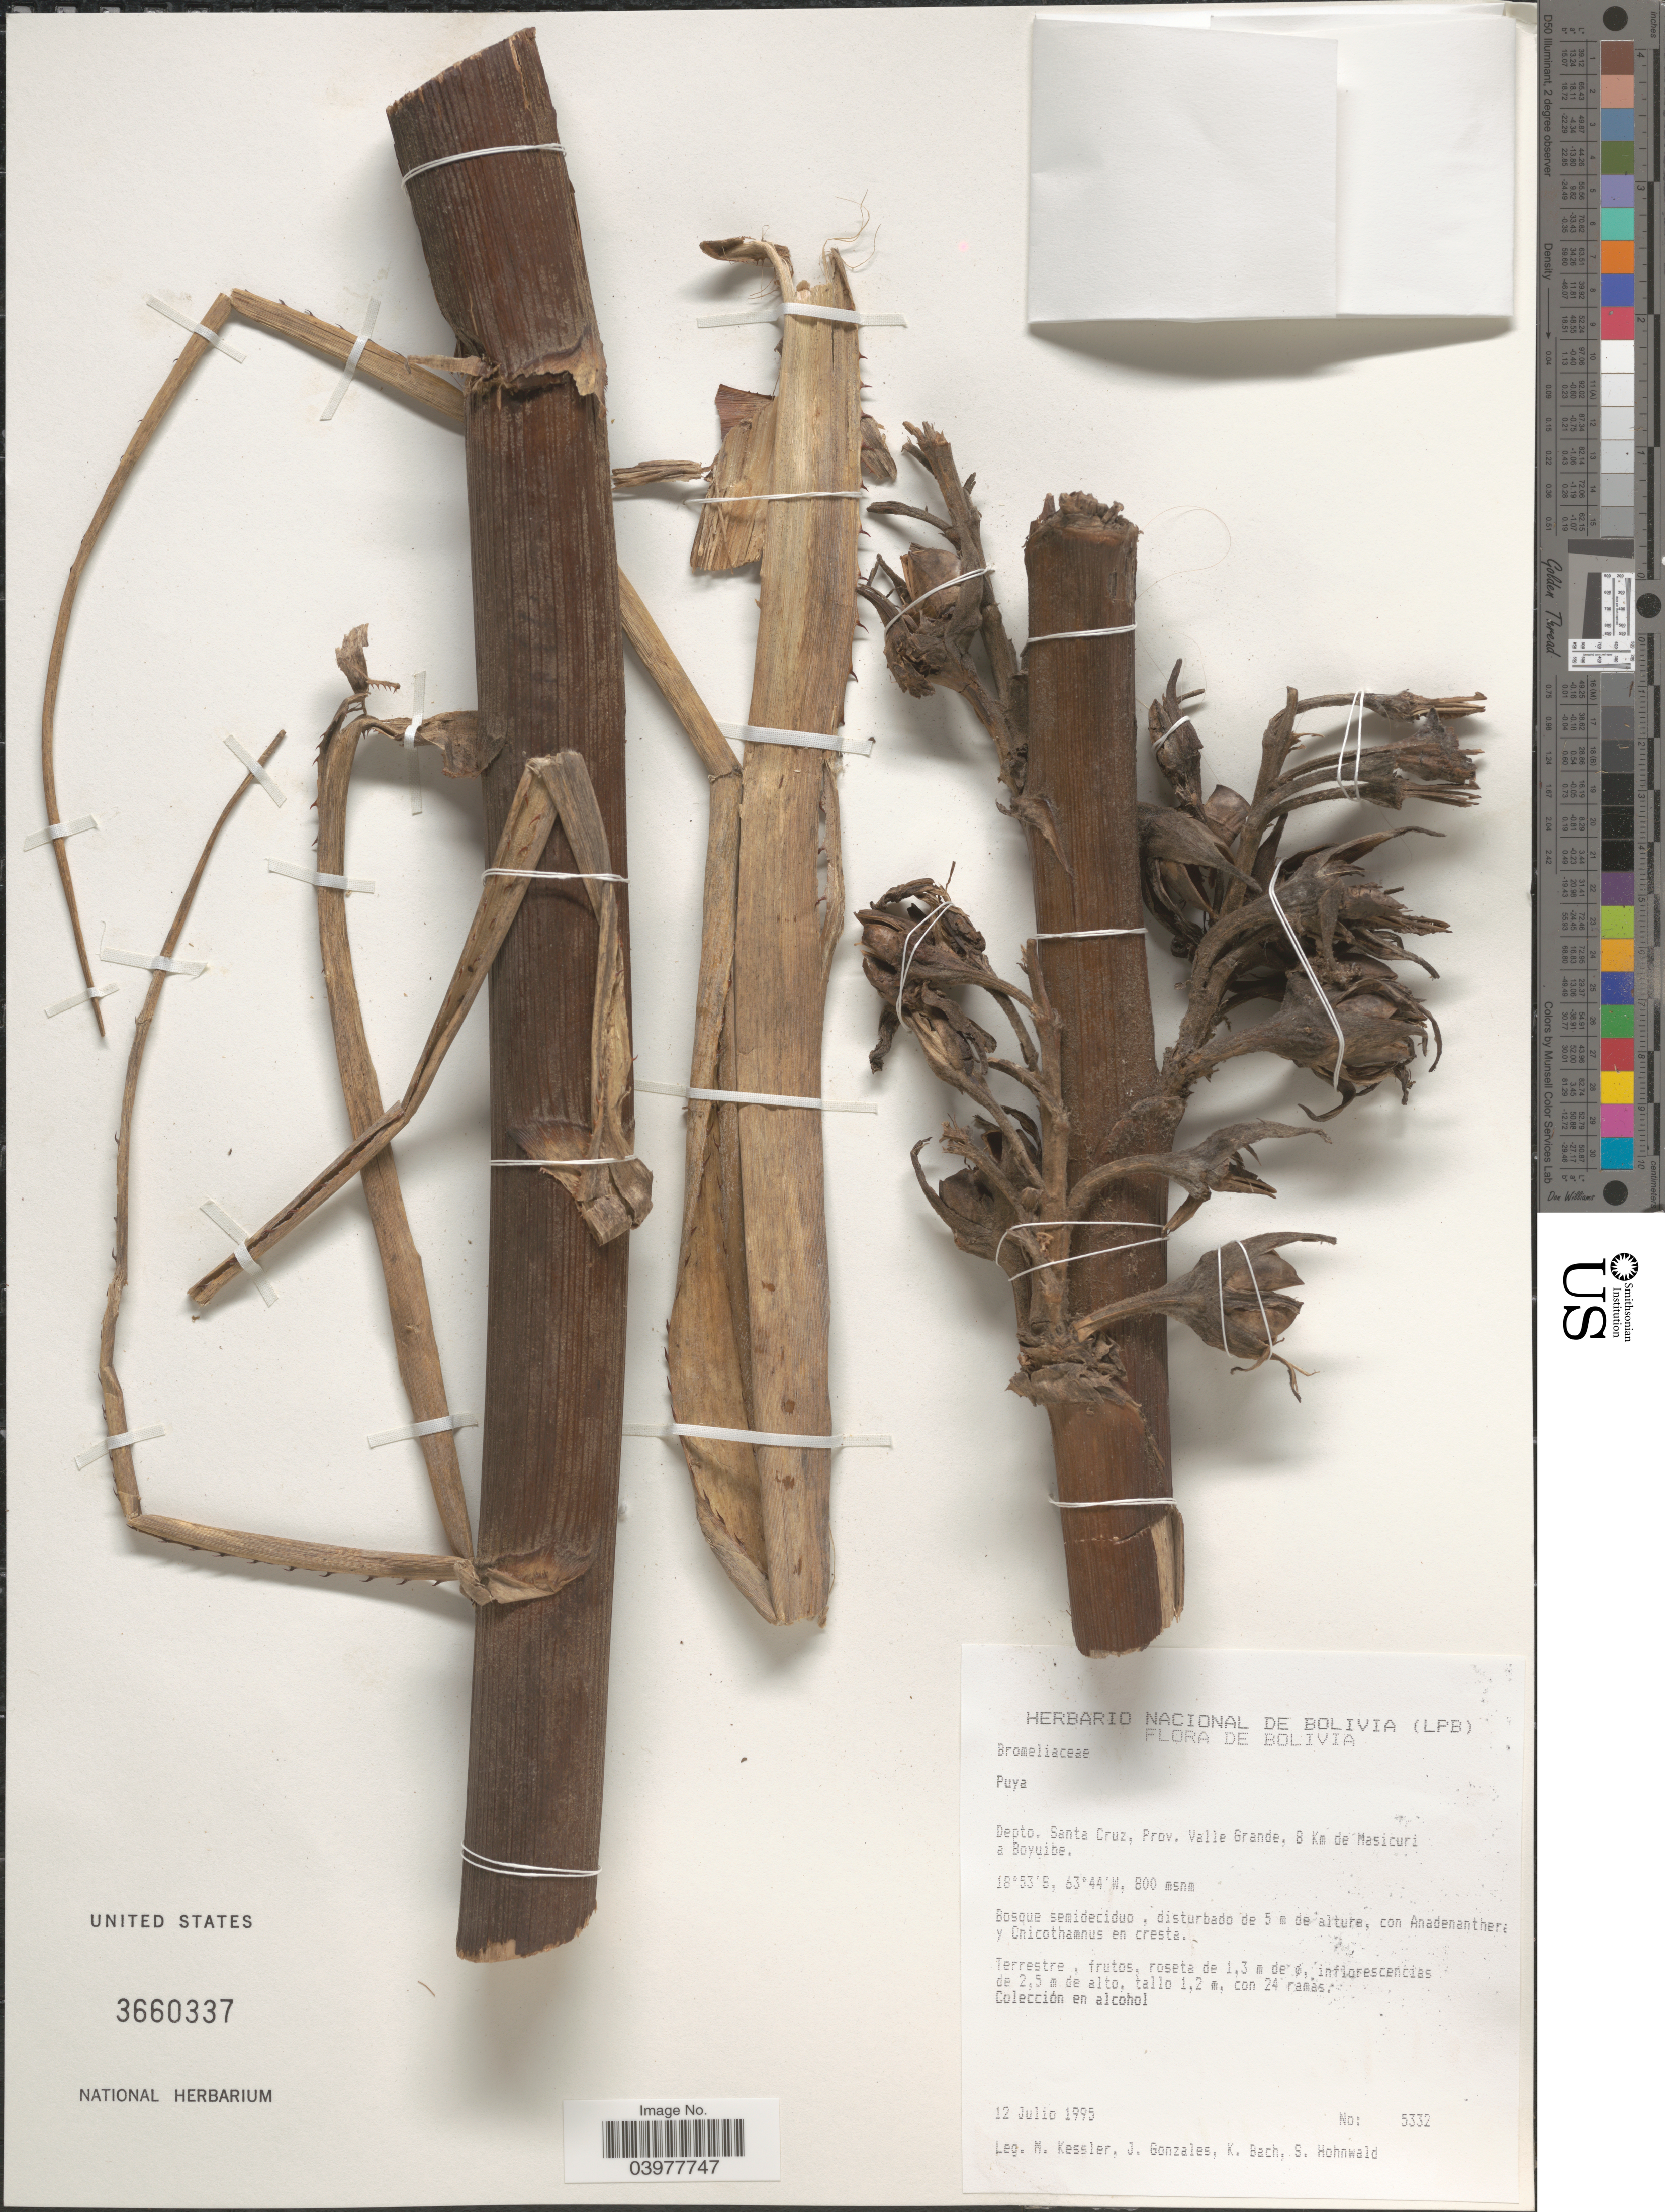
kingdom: Plantae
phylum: Tracheophyta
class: Liliopsida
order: Poales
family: Bromeliaceae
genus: Puya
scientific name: Puya sp.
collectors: M. Kessler, J. Gonzales, K. Bach & S. Hohnwald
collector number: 5332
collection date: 1995-07-12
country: Bolivia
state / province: Santa Cruz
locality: Depto. Santa Cruz, Prov. Valle Grande, 8 Km de Masicuri a Boyuibe.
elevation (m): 800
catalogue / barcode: US 3660337